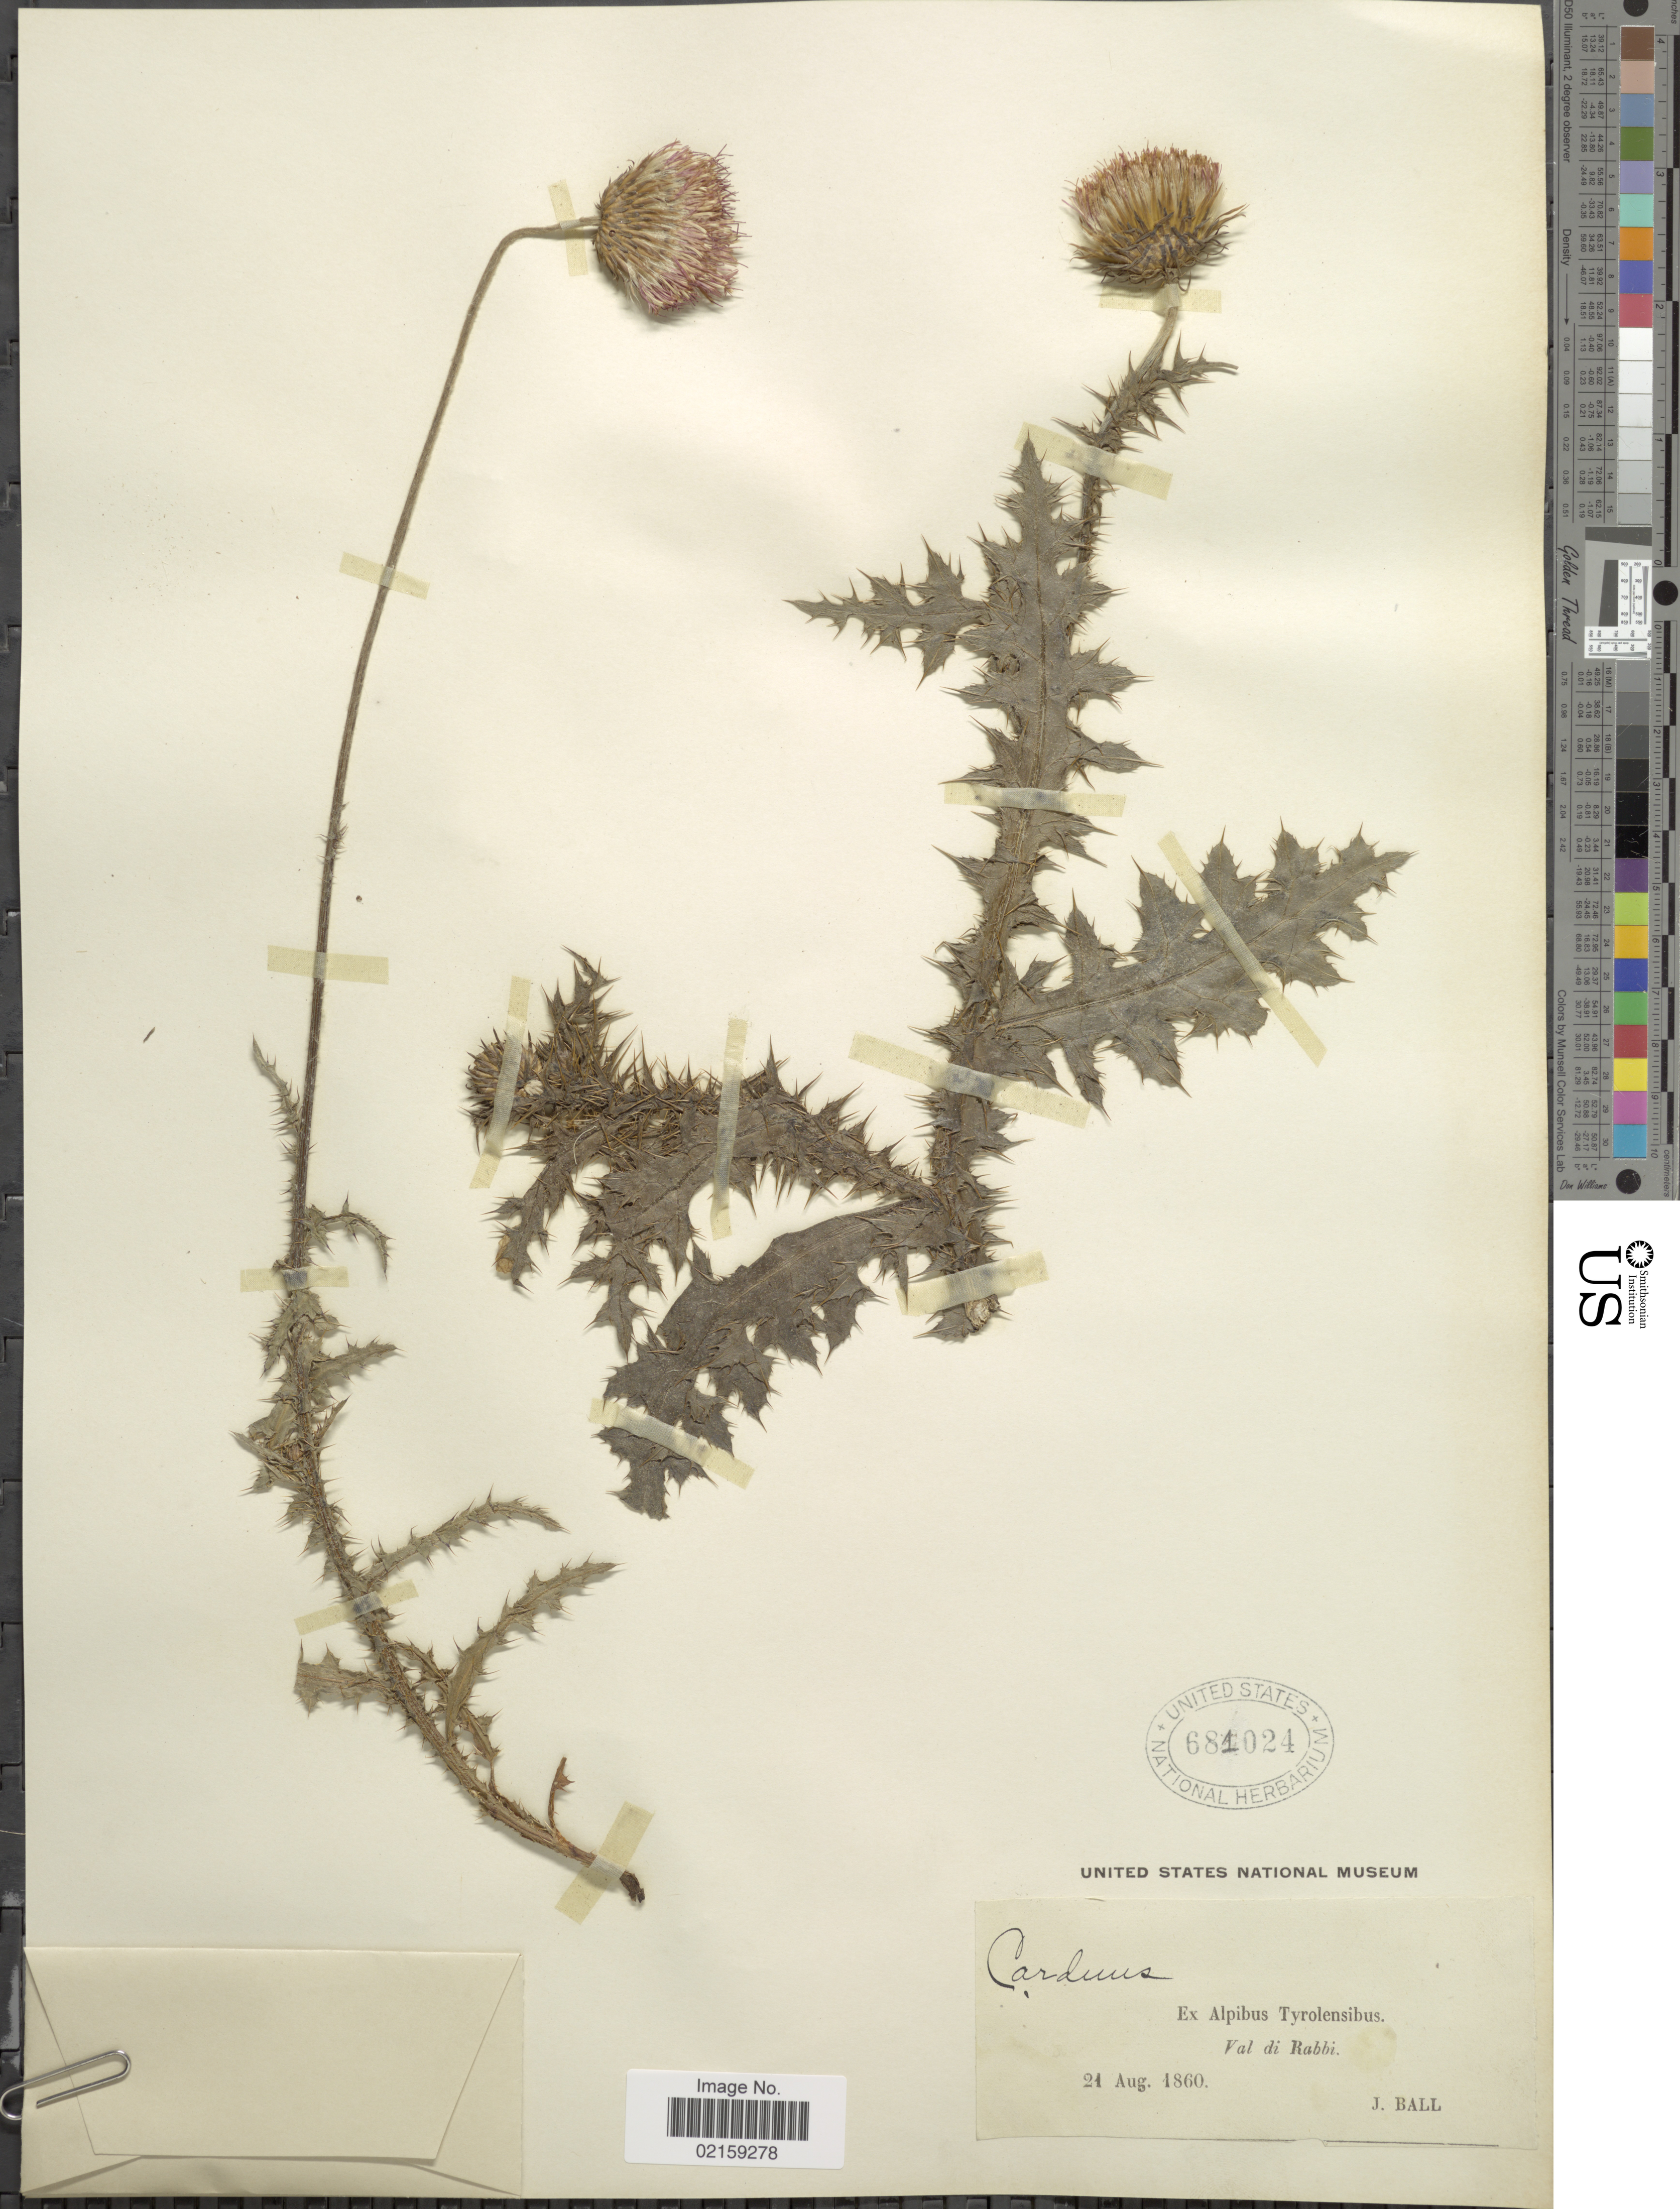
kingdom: Plantae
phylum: Tracheophyta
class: Magnoliopsida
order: Asterales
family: Asteraceae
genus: Cirsium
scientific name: Cirsium sp.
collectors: J. Ball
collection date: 1860-08-21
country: Italy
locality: Val di Rabbi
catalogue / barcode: US 681024